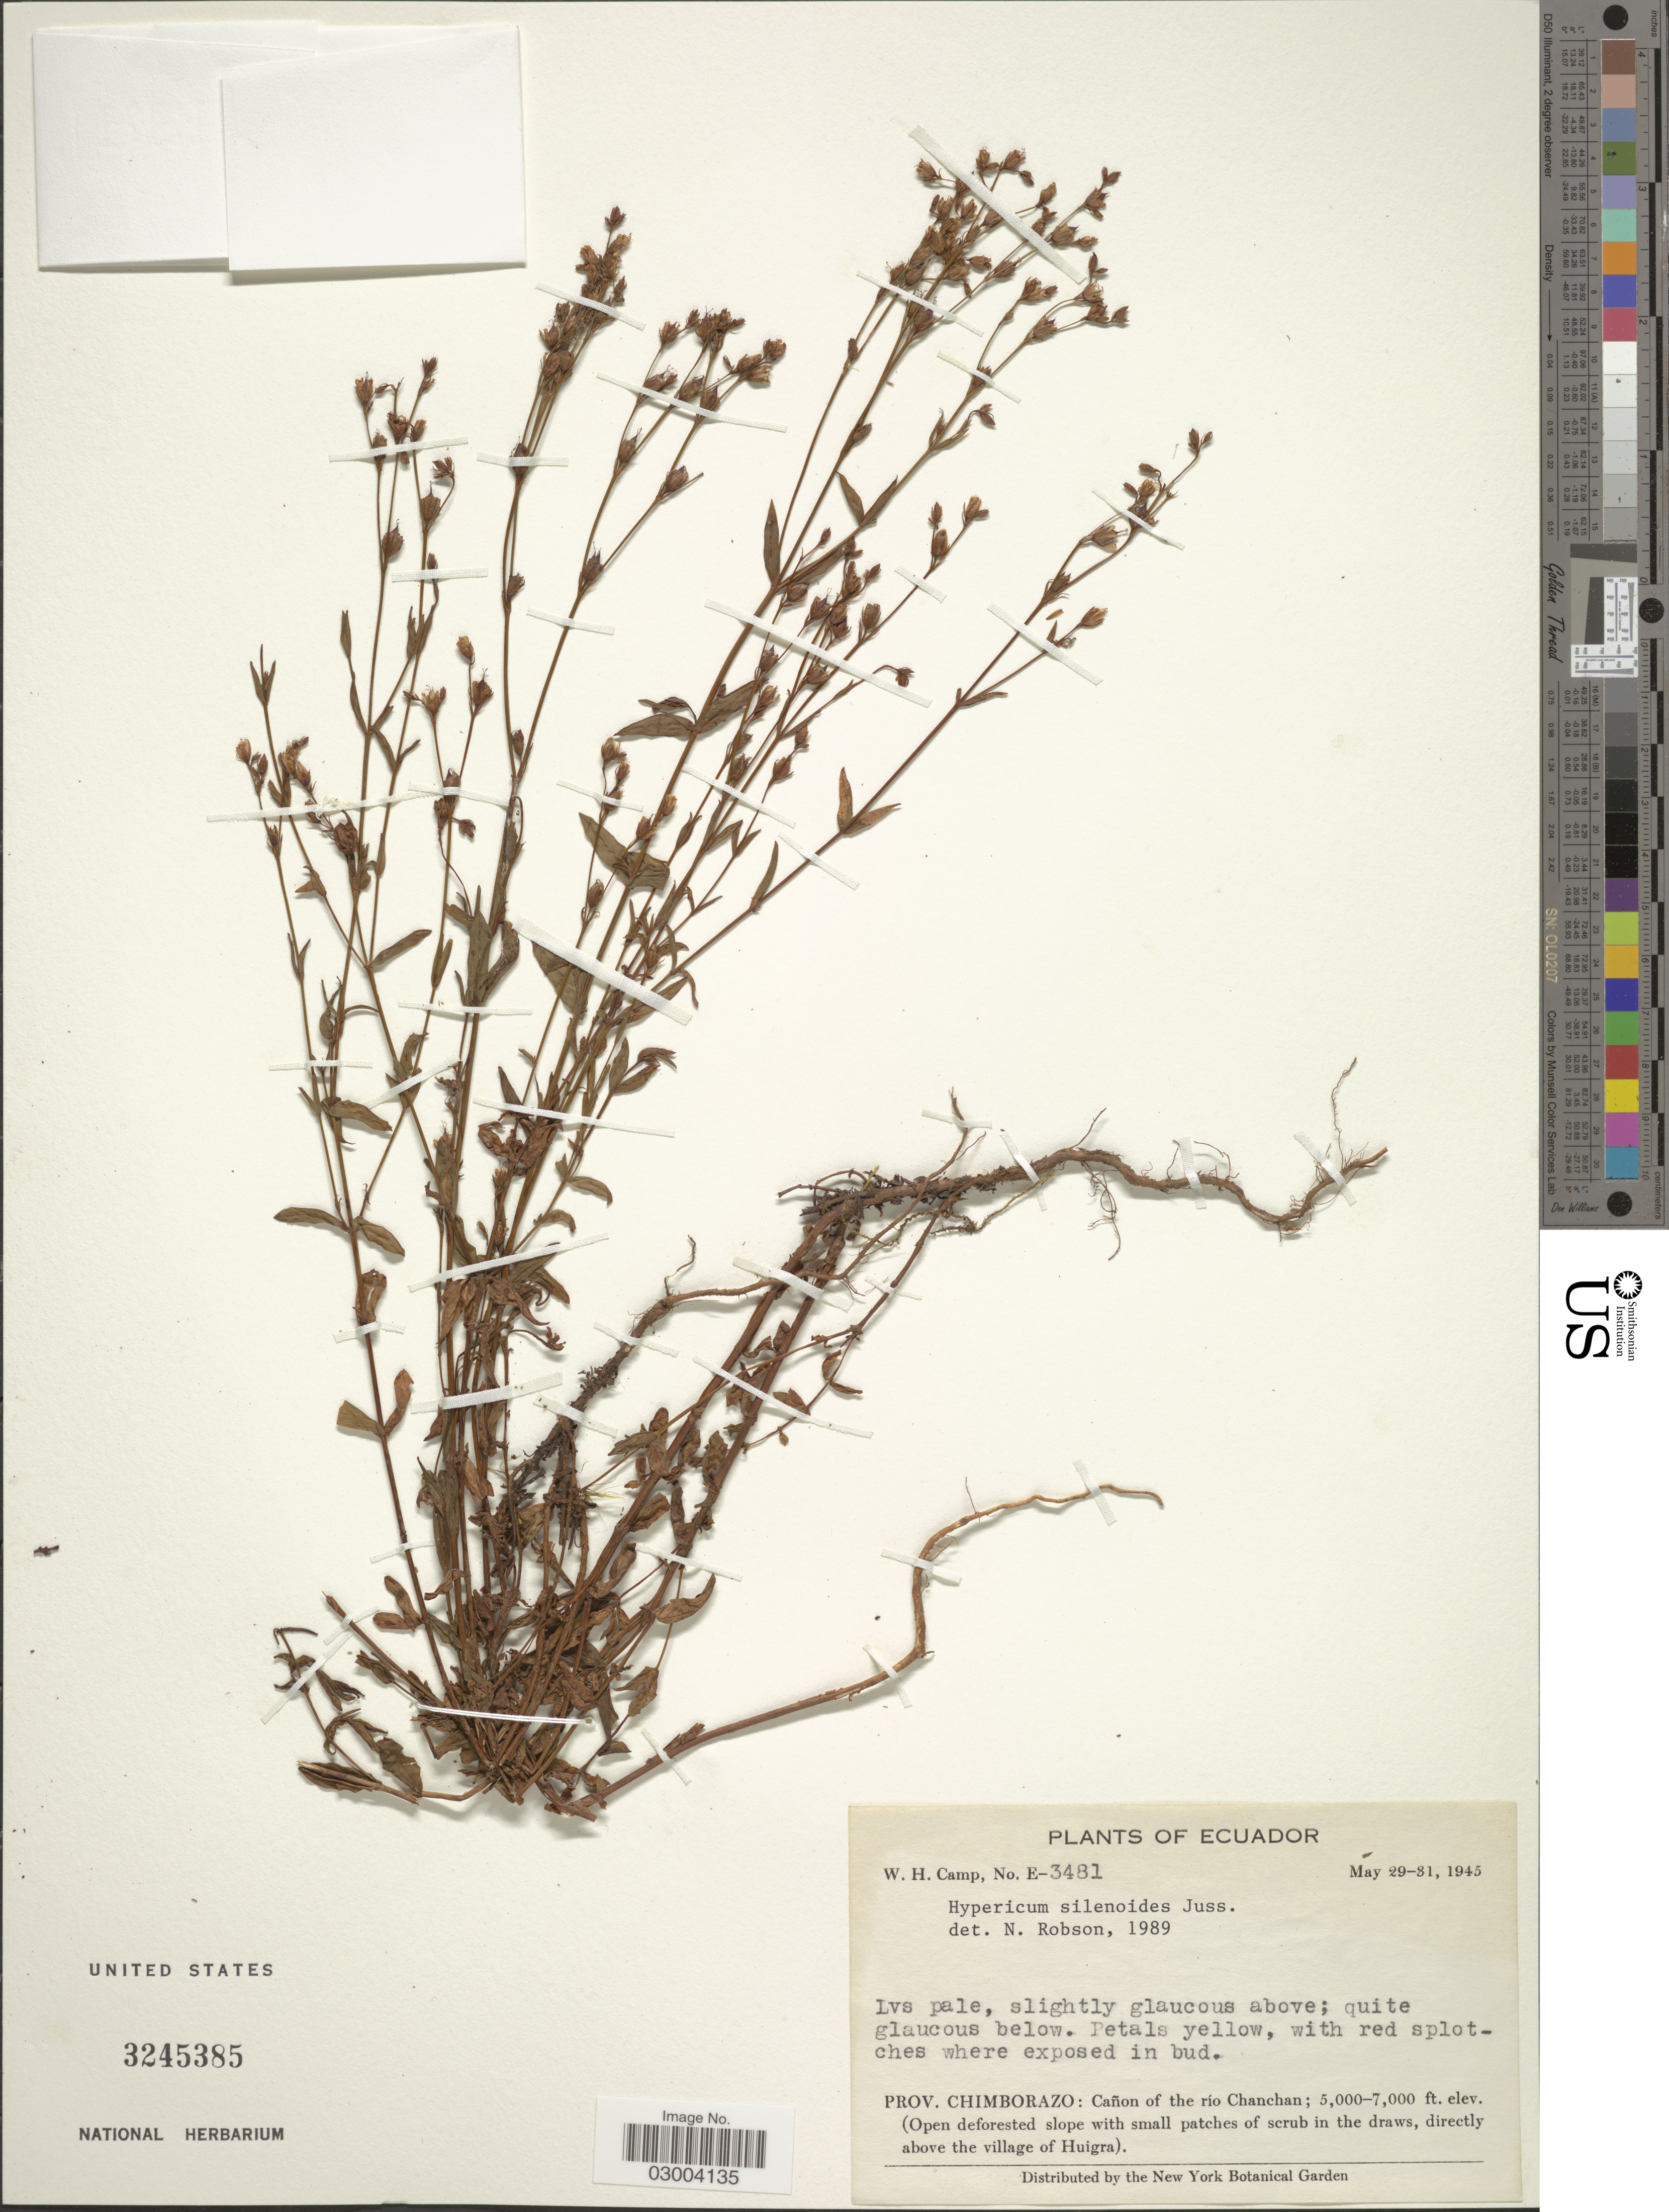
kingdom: Plantae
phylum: Tracheophyta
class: Magnoliopsida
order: Malpighiales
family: Hypericaceae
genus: Hypericum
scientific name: Hypericum silenoides subsp. silenoides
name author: Juss.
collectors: W. H. Camp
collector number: E-3481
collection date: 1945-05-29/1945-05-31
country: Ecuador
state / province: Chimborazo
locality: Cañon of the río Chanchan (Open deforested slope with small patches of scrub in the draws, directly above the village of Huigra).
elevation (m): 1524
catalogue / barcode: US 3245385